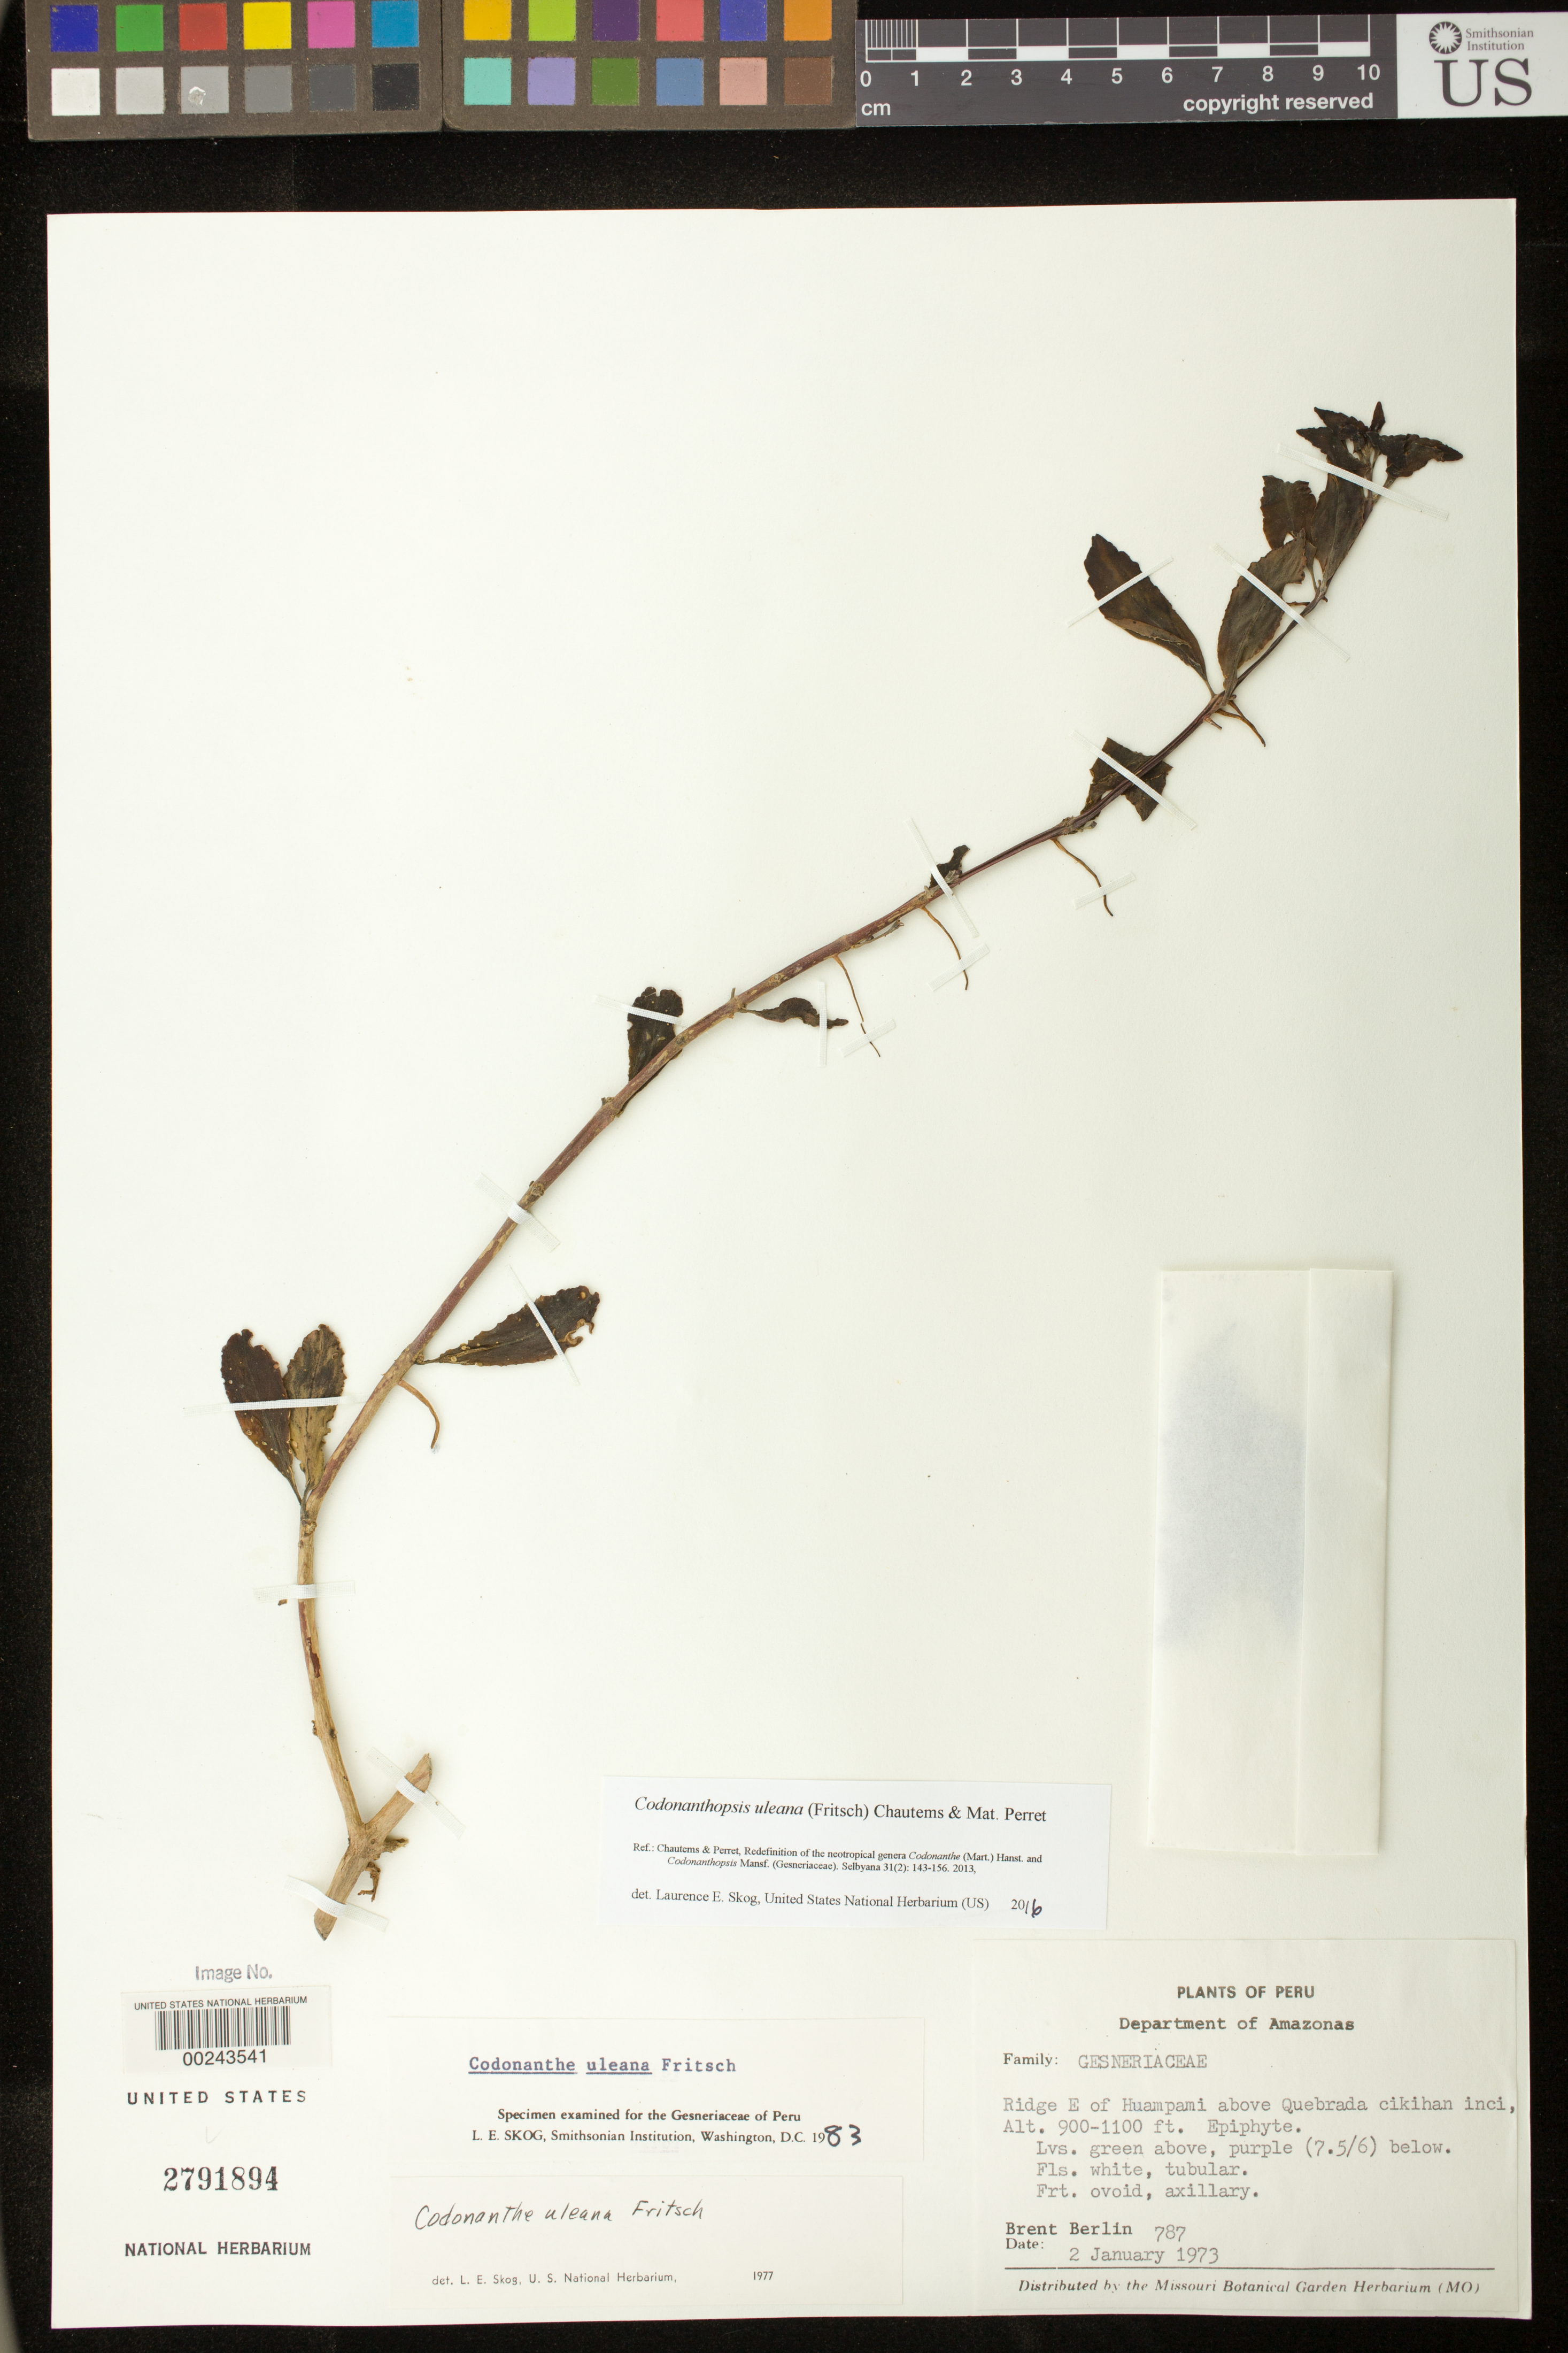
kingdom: Plantae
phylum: Tracheophyta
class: Magnoliopsida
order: Lamiales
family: Gesneriaceae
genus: Codonanthopsis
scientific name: Codonanthopsis uleana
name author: (Fritsch) Chautems & Mat.Perret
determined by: Skog, Laurence E.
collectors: B. Berlin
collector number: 787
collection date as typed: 02 Jan 1973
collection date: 1973-01-02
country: Peru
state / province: Amazonas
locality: Ridge E of Huampami above Quebrada Cikihan Inci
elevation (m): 274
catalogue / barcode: US 2791894